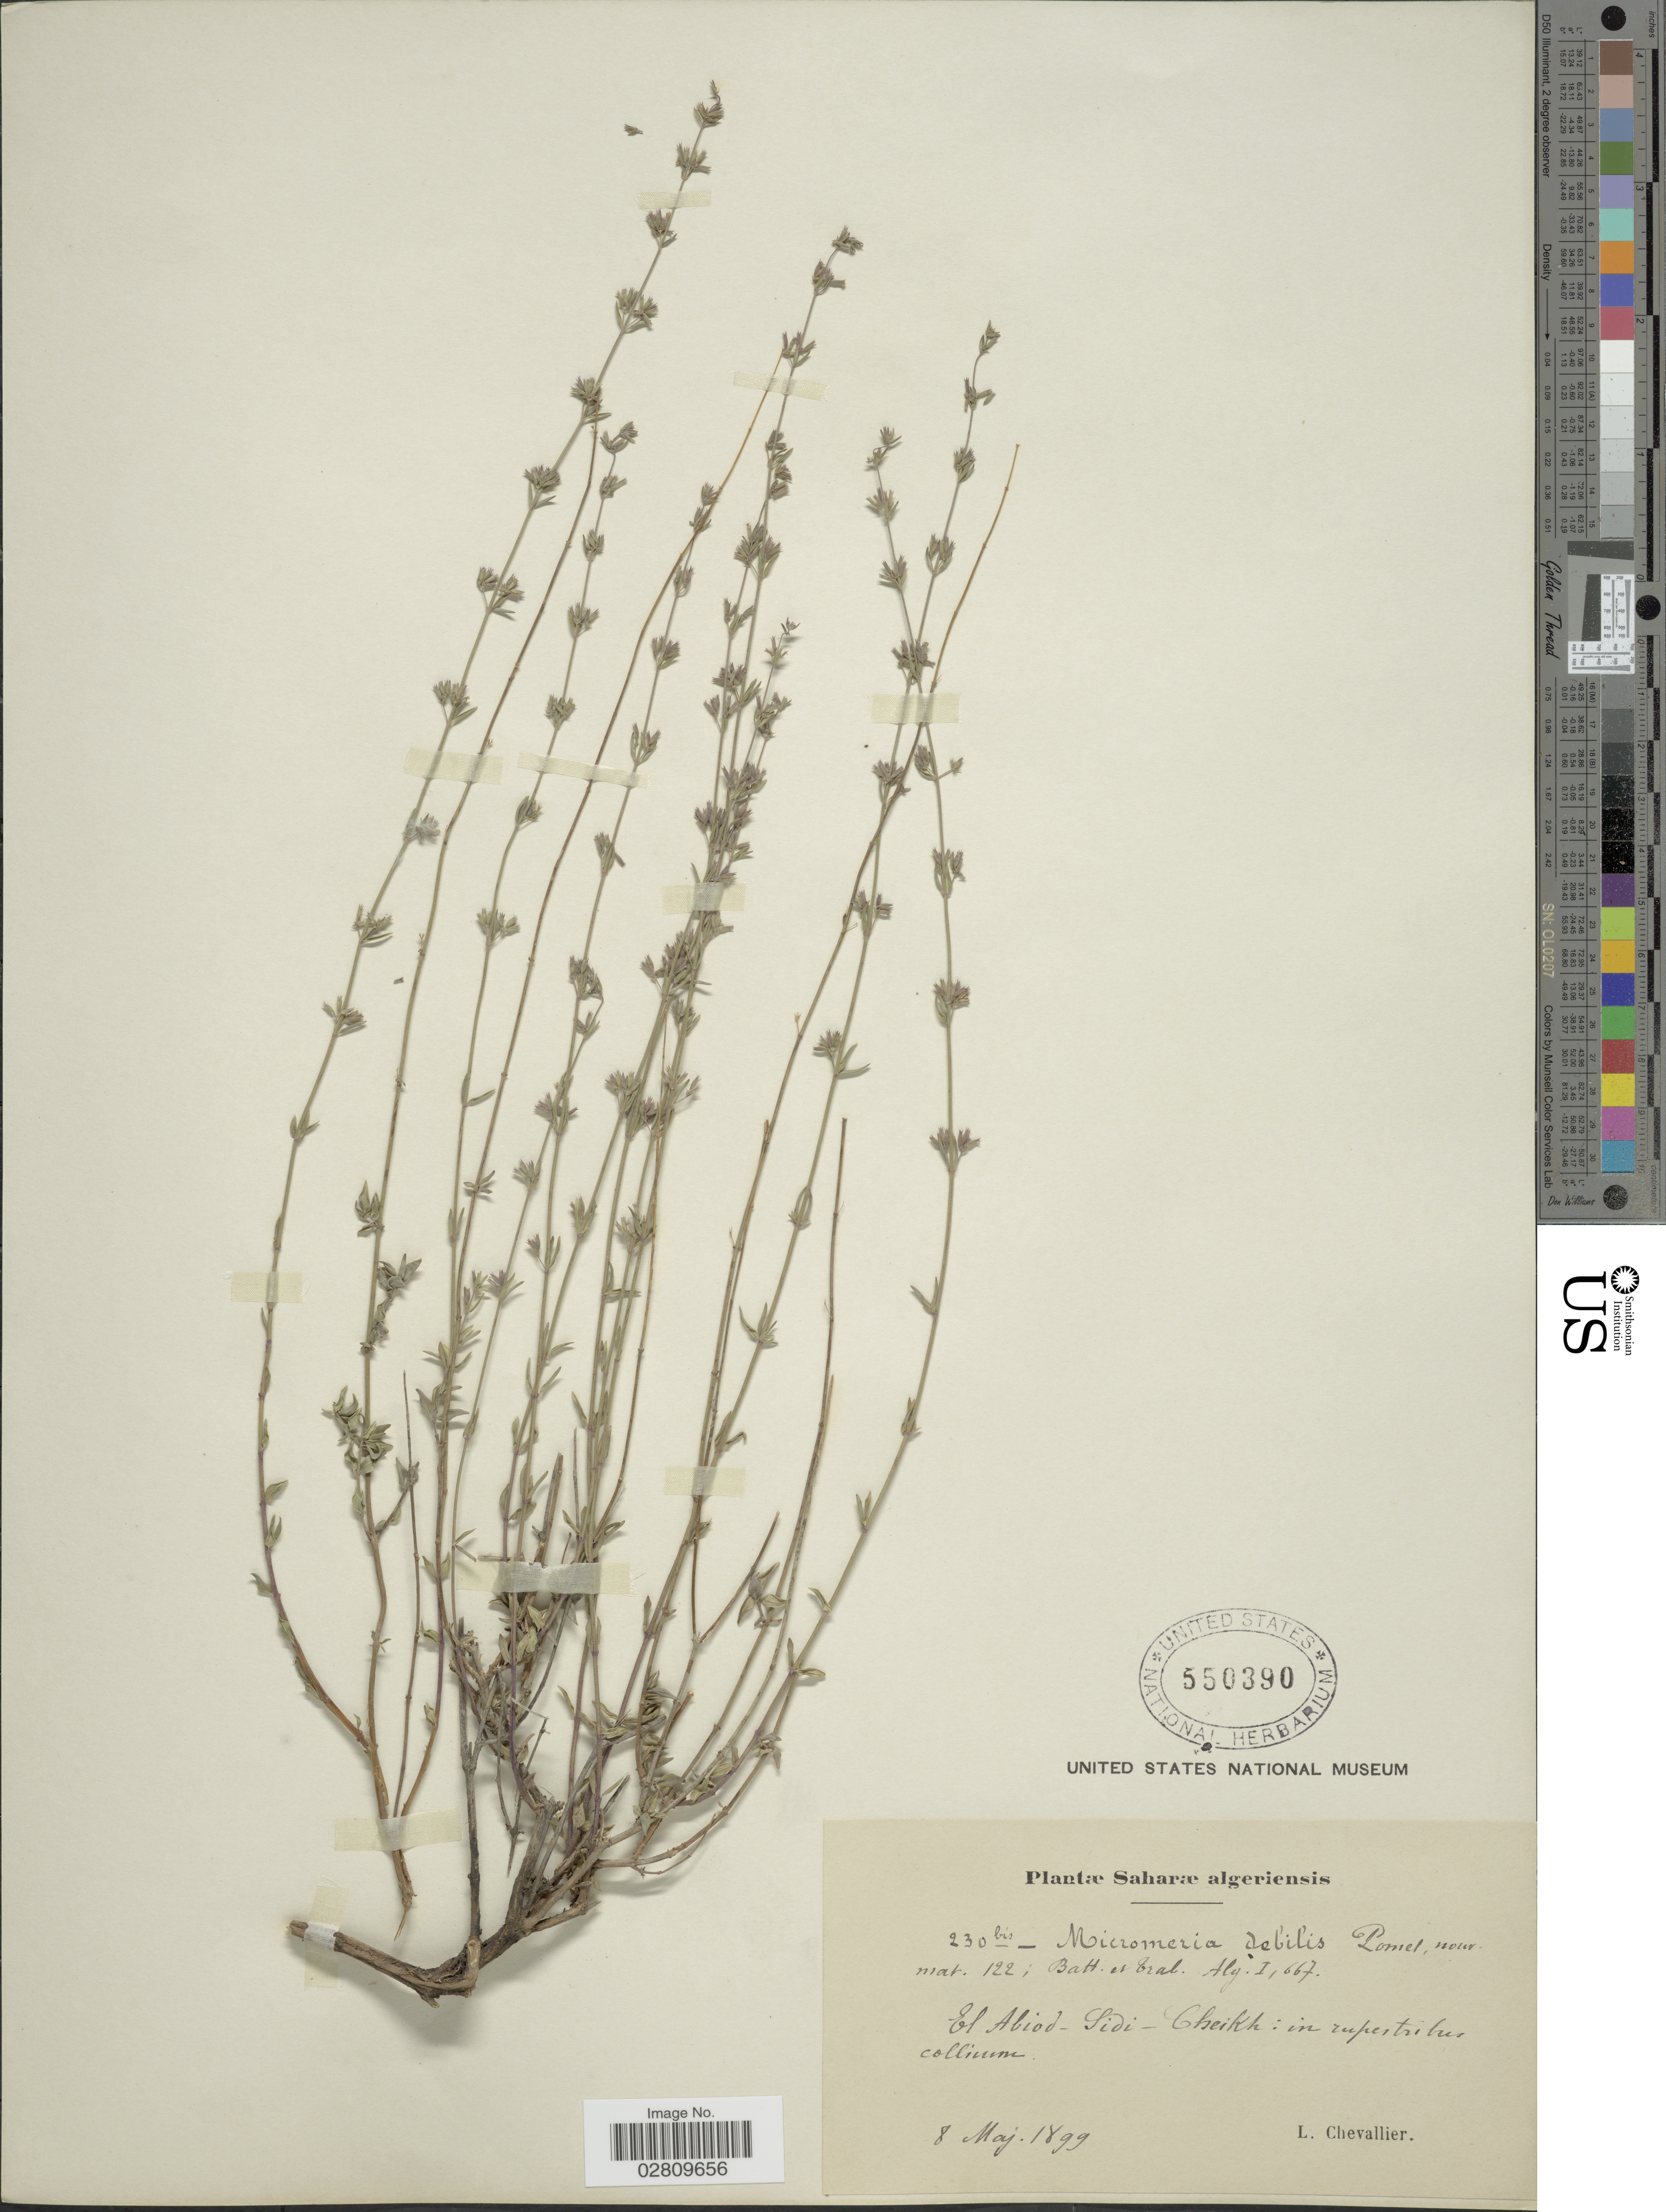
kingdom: Plantae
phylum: Tracheophyta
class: Magnoliopsida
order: Lamiales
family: Lamiaceae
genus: Micromeria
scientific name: Micromeria debilis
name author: Pomel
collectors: L. Chevalier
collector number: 230bis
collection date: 1989-05-08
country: Algeria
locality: Saharæ algeriensis. El Abiod - Sidi - Cheikh: in rupestribus collinum.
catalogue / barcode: US 550390